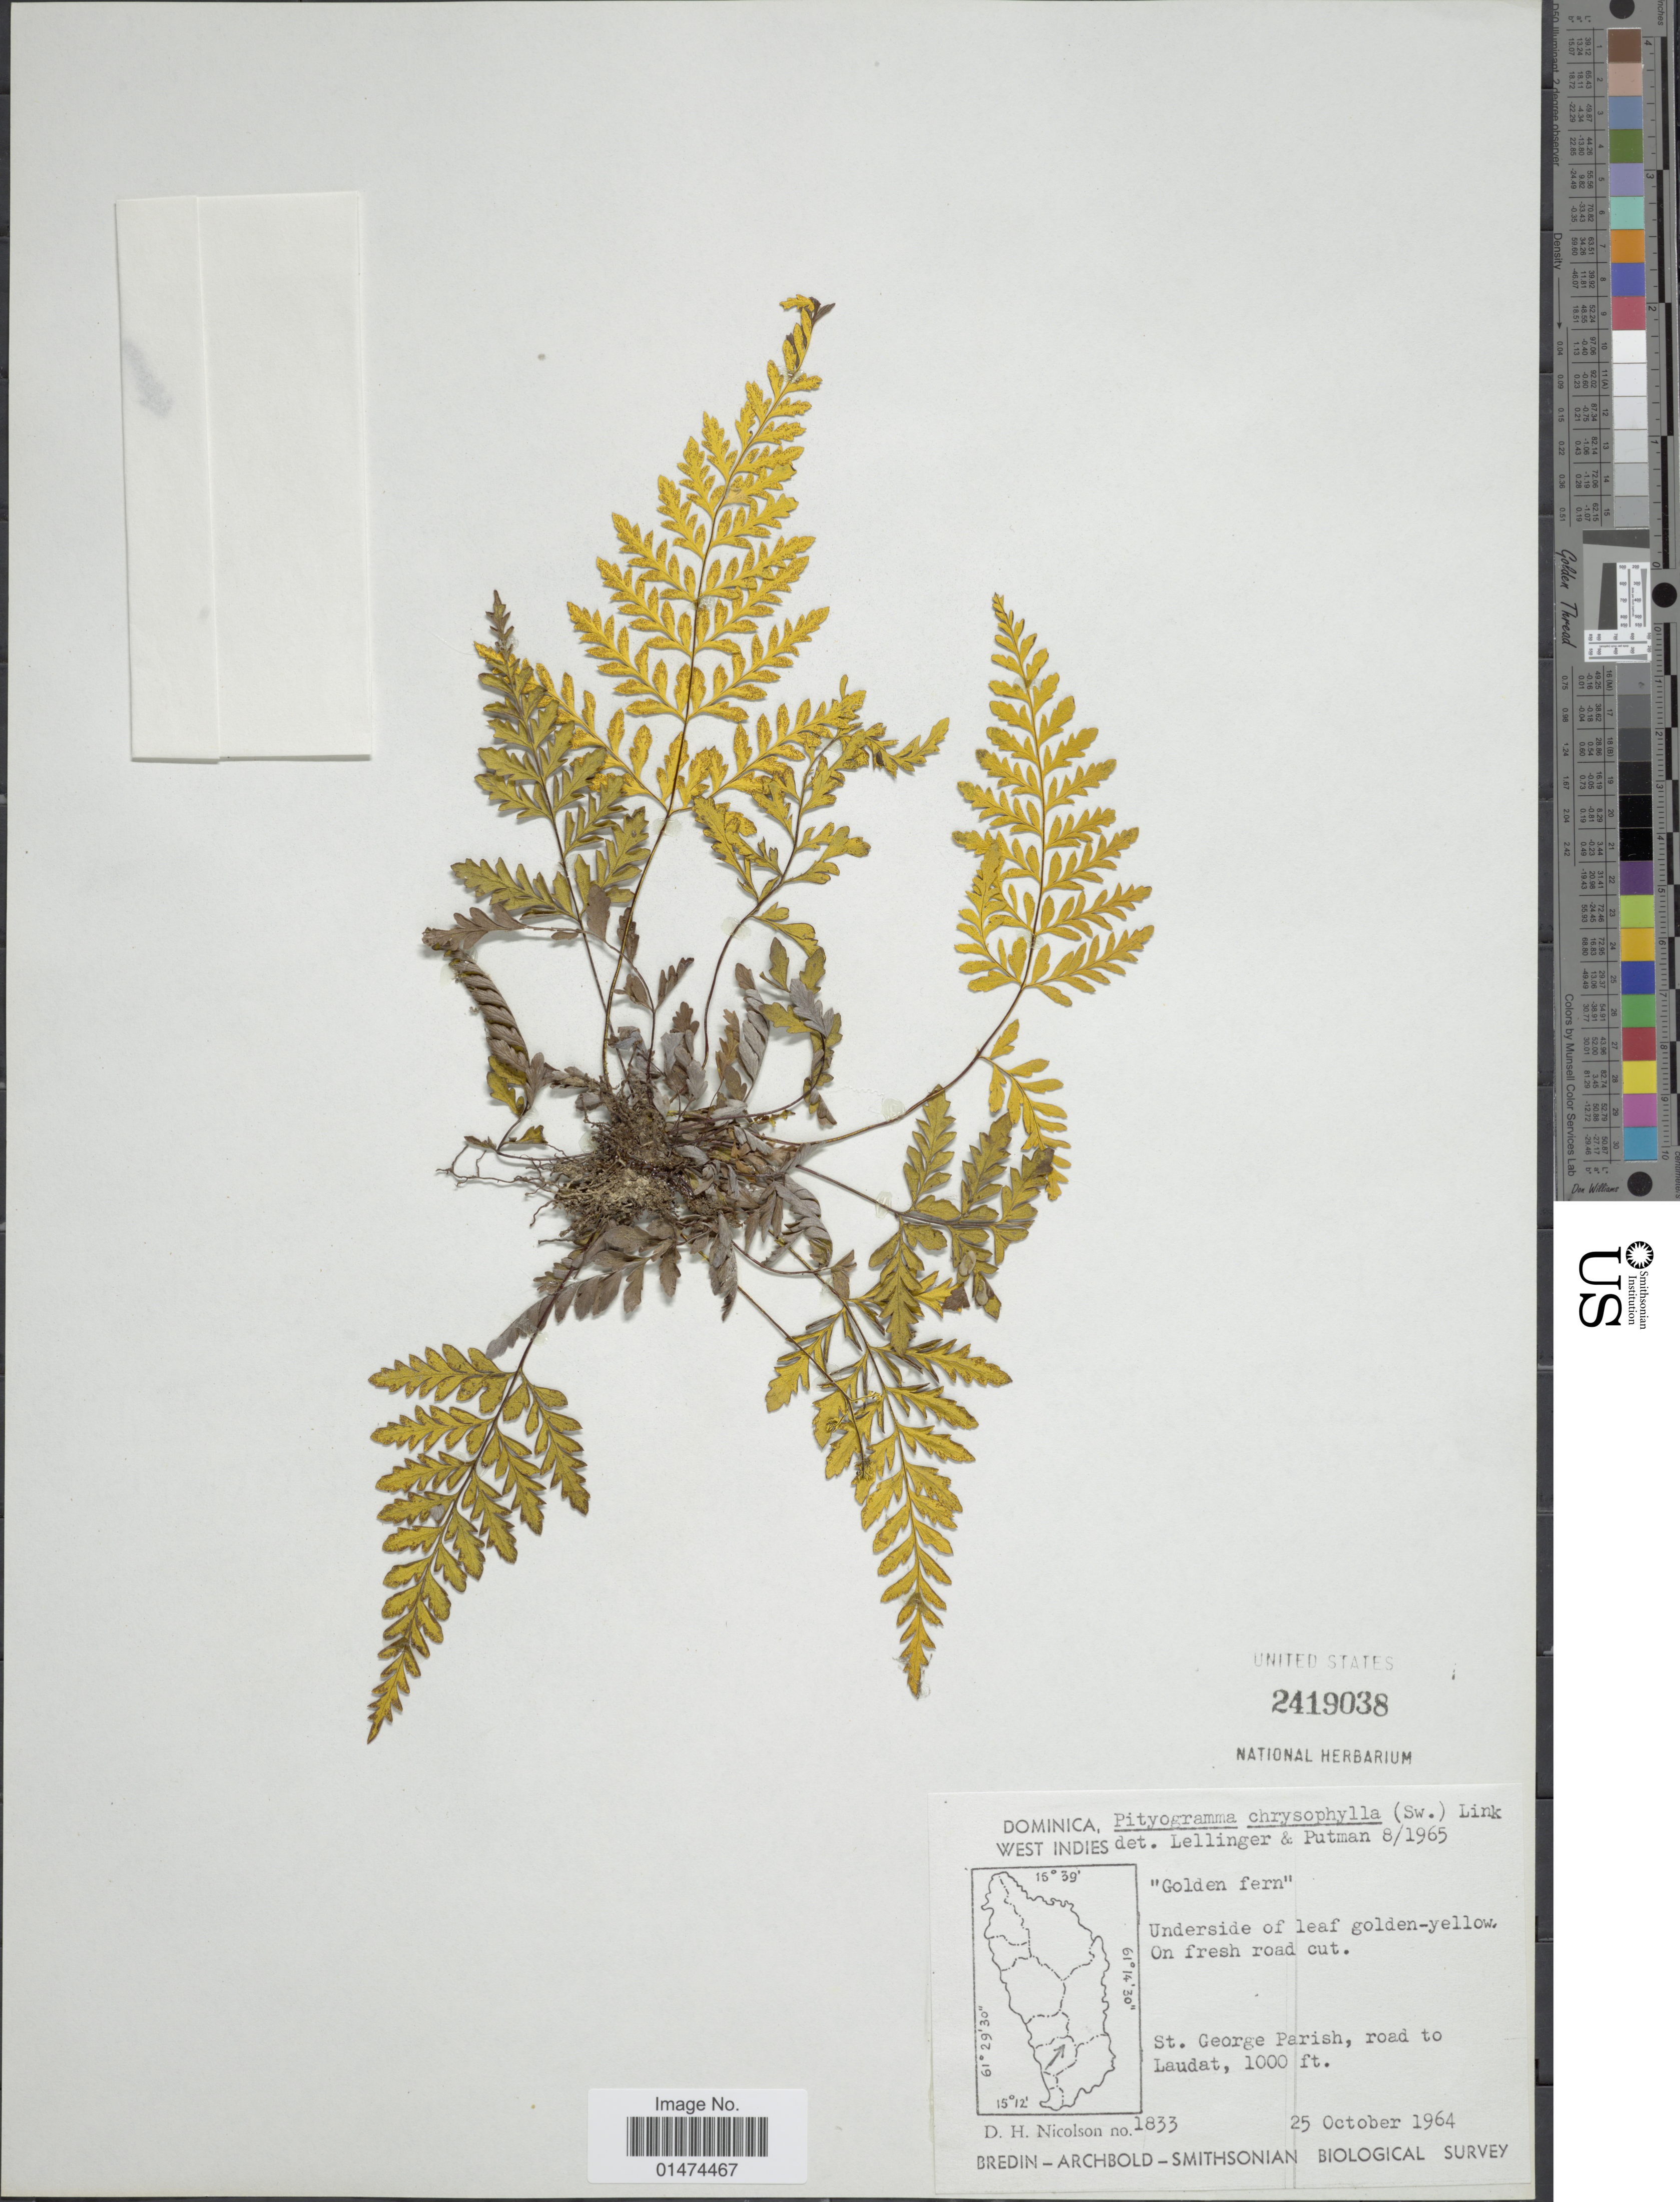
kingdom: Plantae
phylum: Tracheophyta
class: Polypodiopsida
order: Polypodiales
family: Pteridaceae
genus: Pityrogramma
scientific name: Pityrogramma chrysophylla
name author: (Sw.) Link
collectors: D. H. Nicolson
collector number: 1833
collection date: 1964-10-25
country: Dominica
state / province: St. George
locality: Road to Laudat.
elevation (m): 305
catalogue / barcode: US 2419038